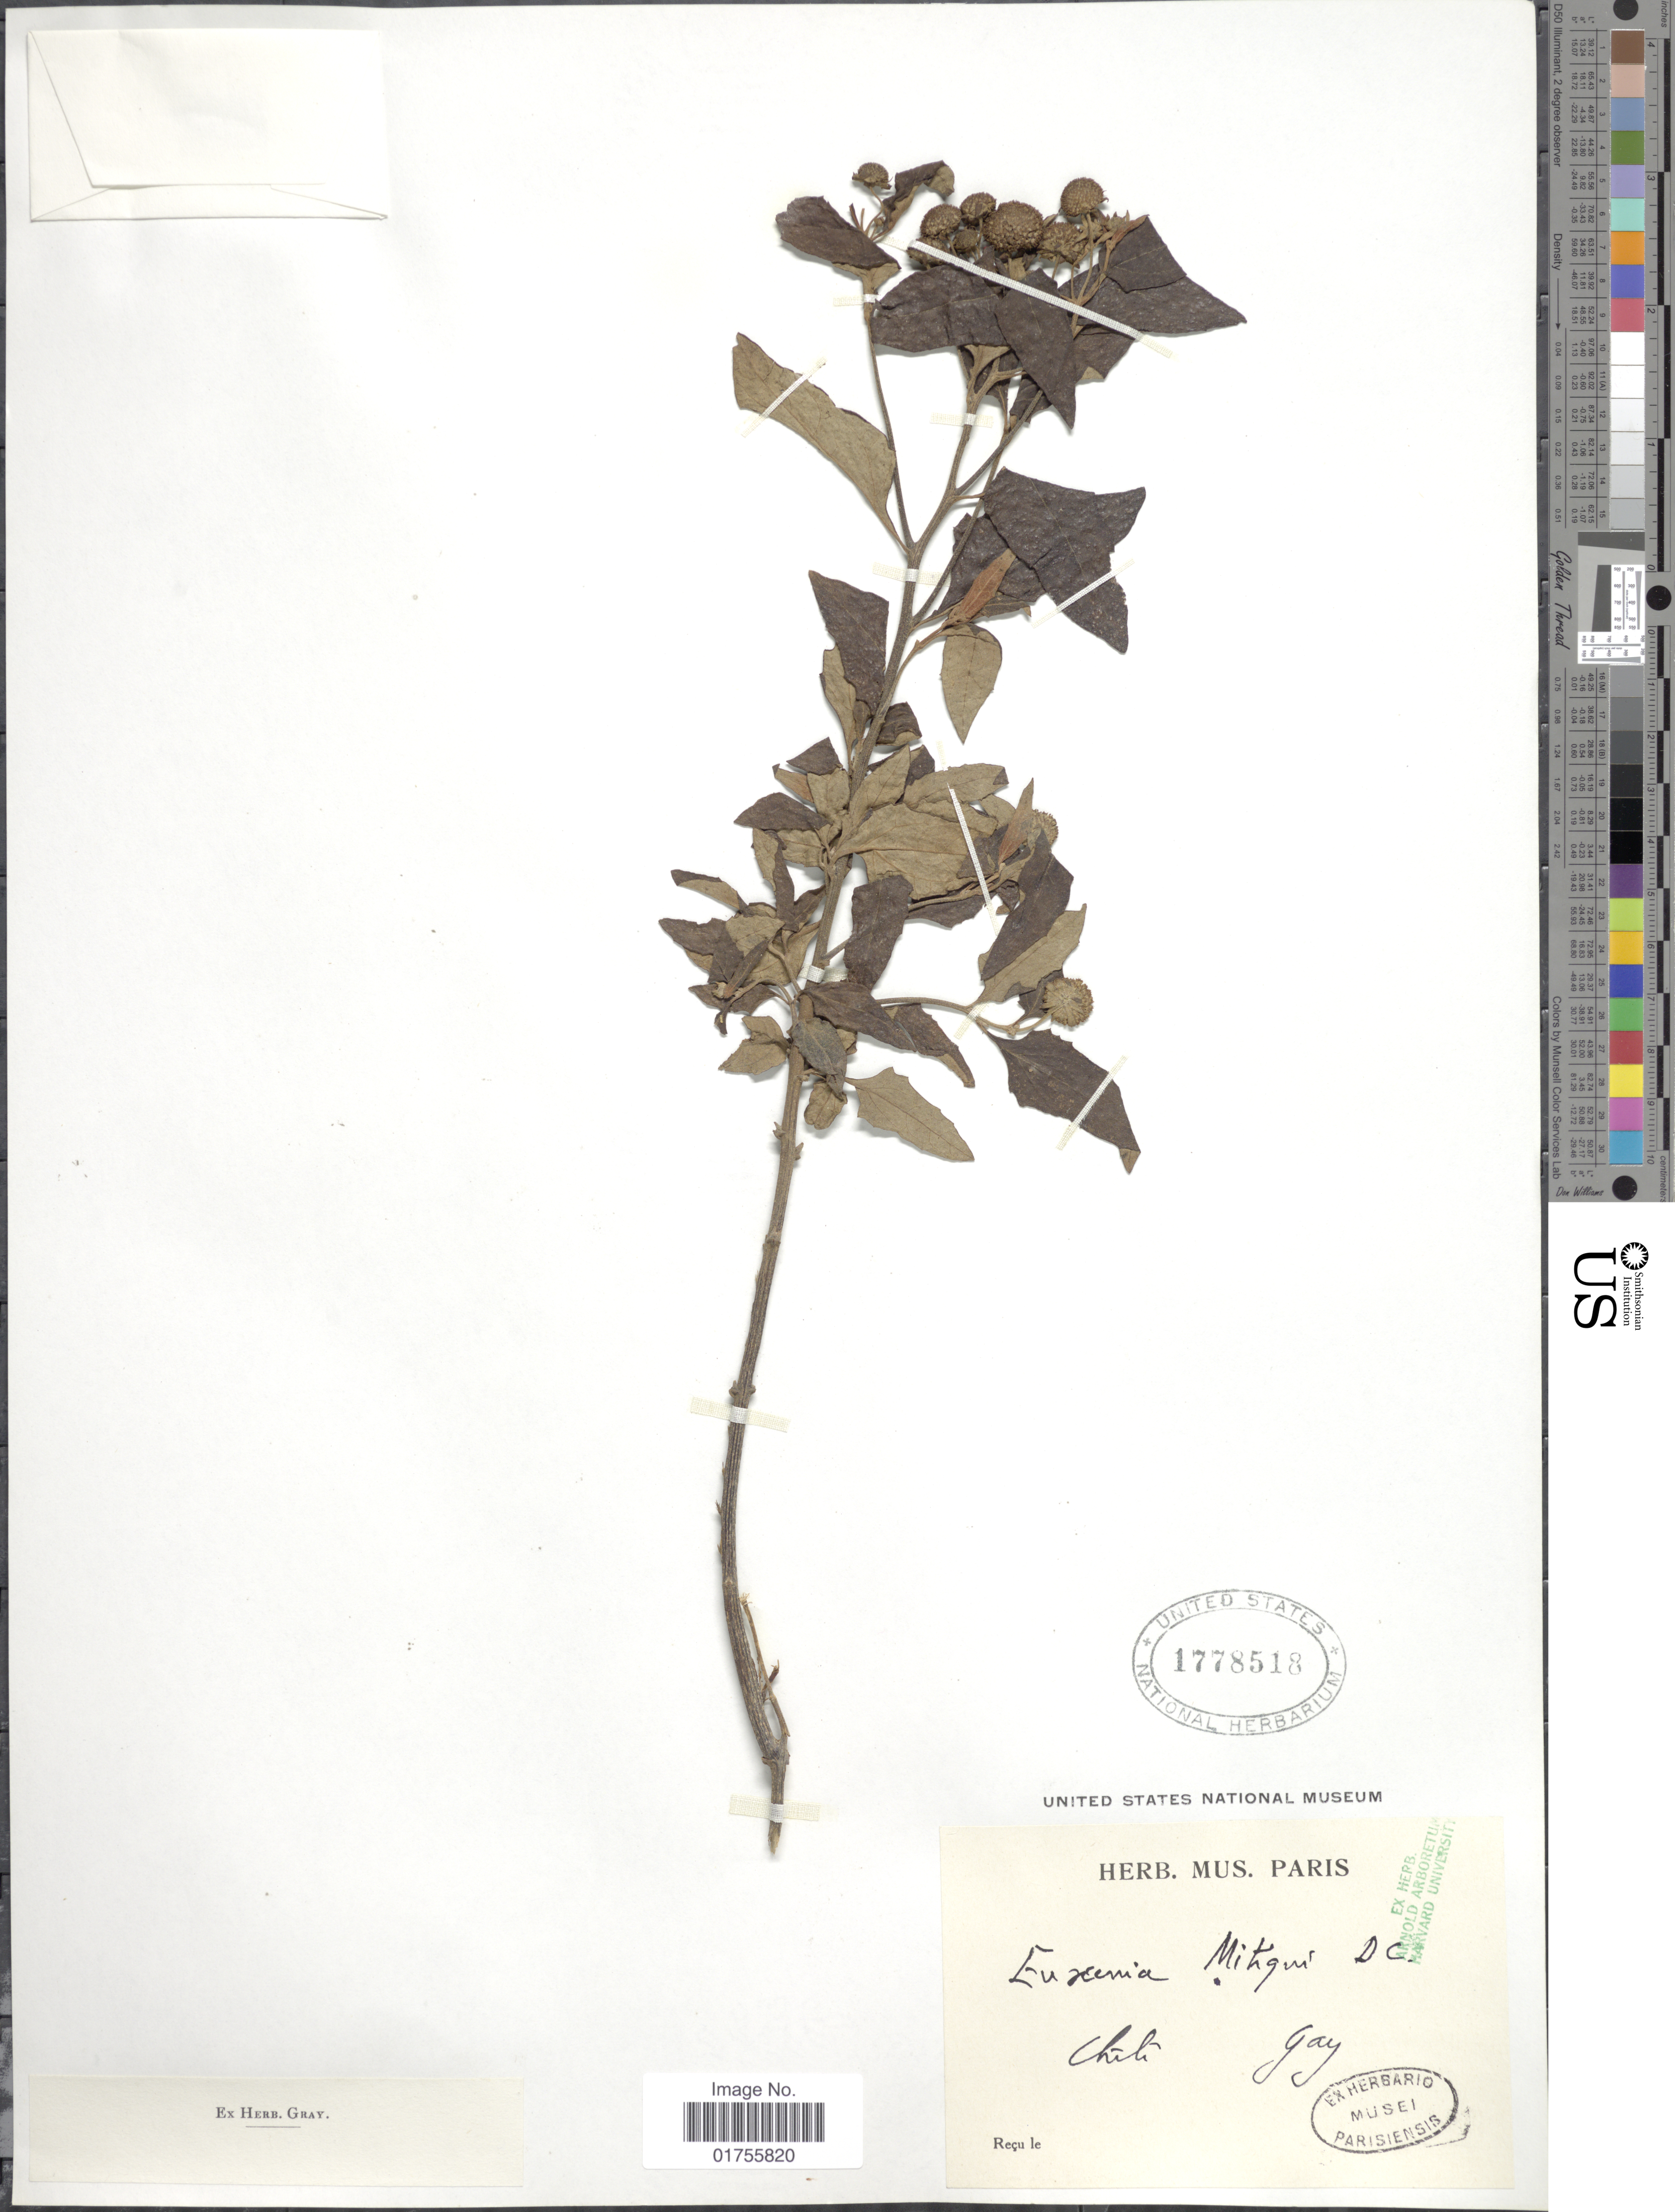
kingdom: Plantae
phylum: Tracheophyta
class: Magnoliopsida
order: Asterales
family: Asteraceae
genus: Podanthus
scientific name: Podanthus mitiqui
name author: Lindl.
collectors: ex herb. Gray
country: Chile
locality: Gay [interpreted]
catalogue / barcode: US 1778518